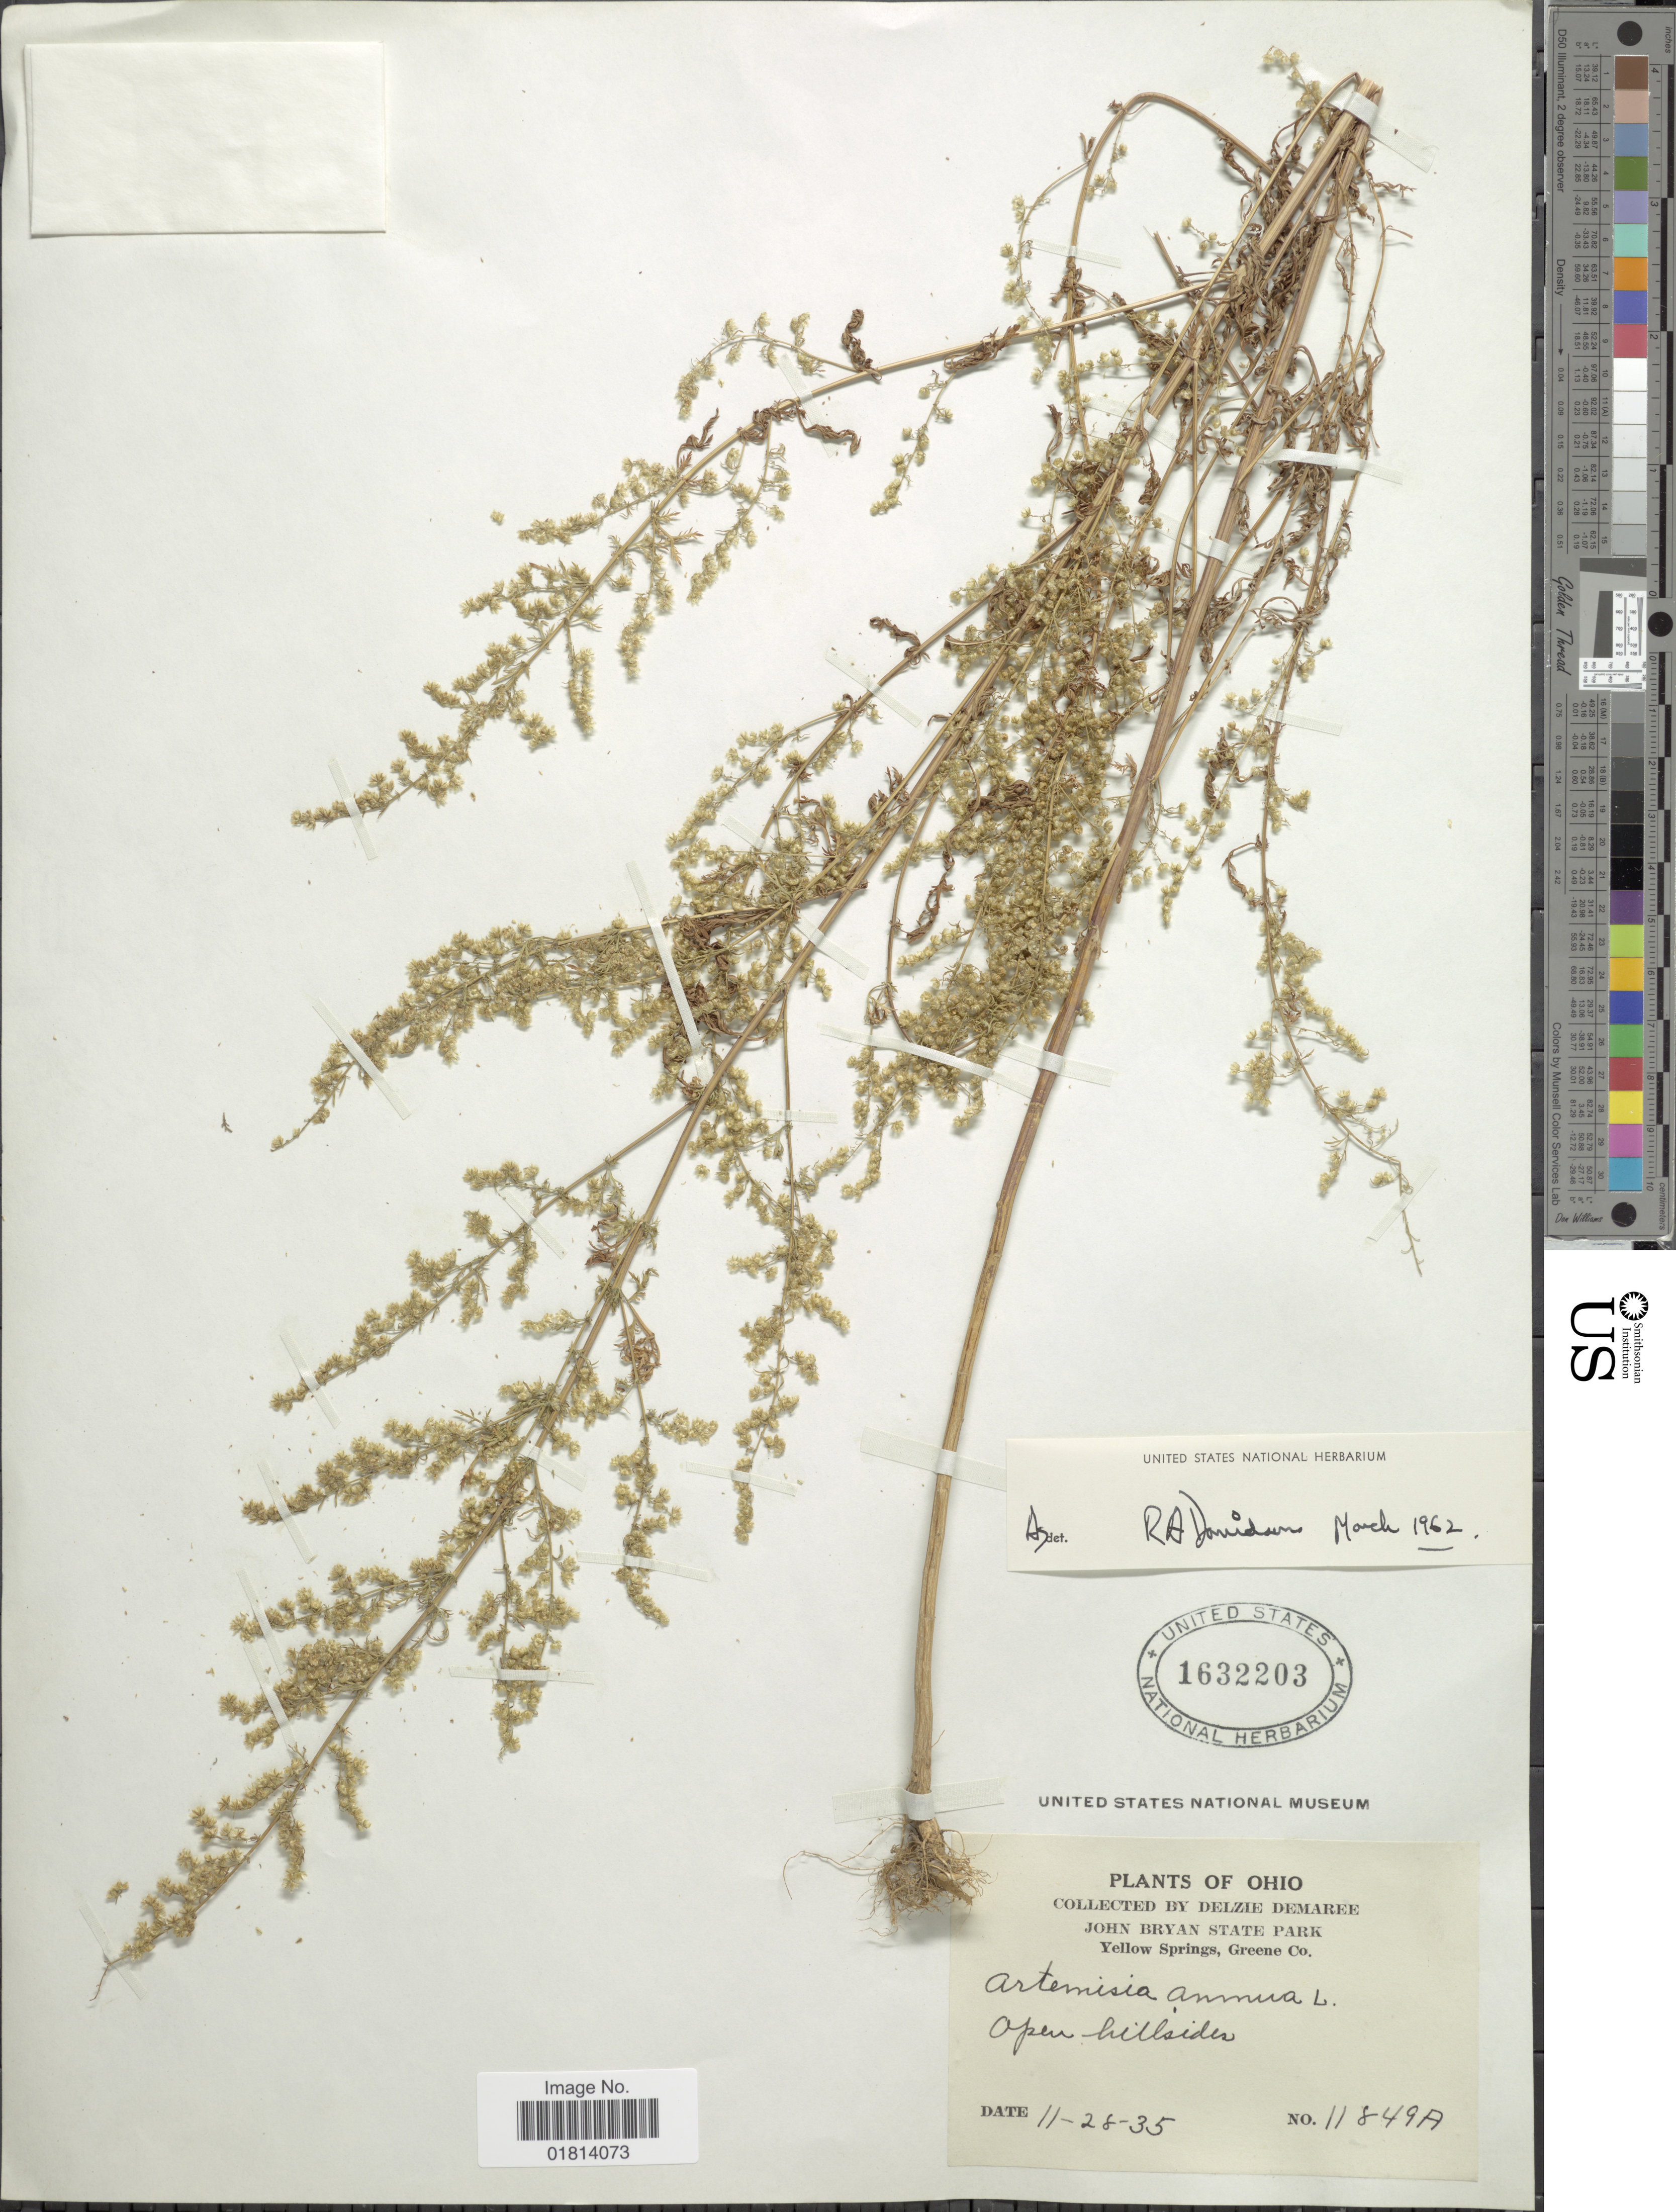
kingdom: Plantae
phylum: Tracheophyta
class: Magnoliopsida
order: Asterales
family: Asteraceae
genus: Artemisia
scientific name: Artemisia annua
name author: L.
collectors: D. Demaree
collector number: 11849A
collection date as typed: Transcribed d/m/y: 28/11/35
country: United States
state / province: Ohio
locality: John Bryan State Park. Yellow springs, Greene Co. Open hillsides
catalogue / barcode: US 1632203